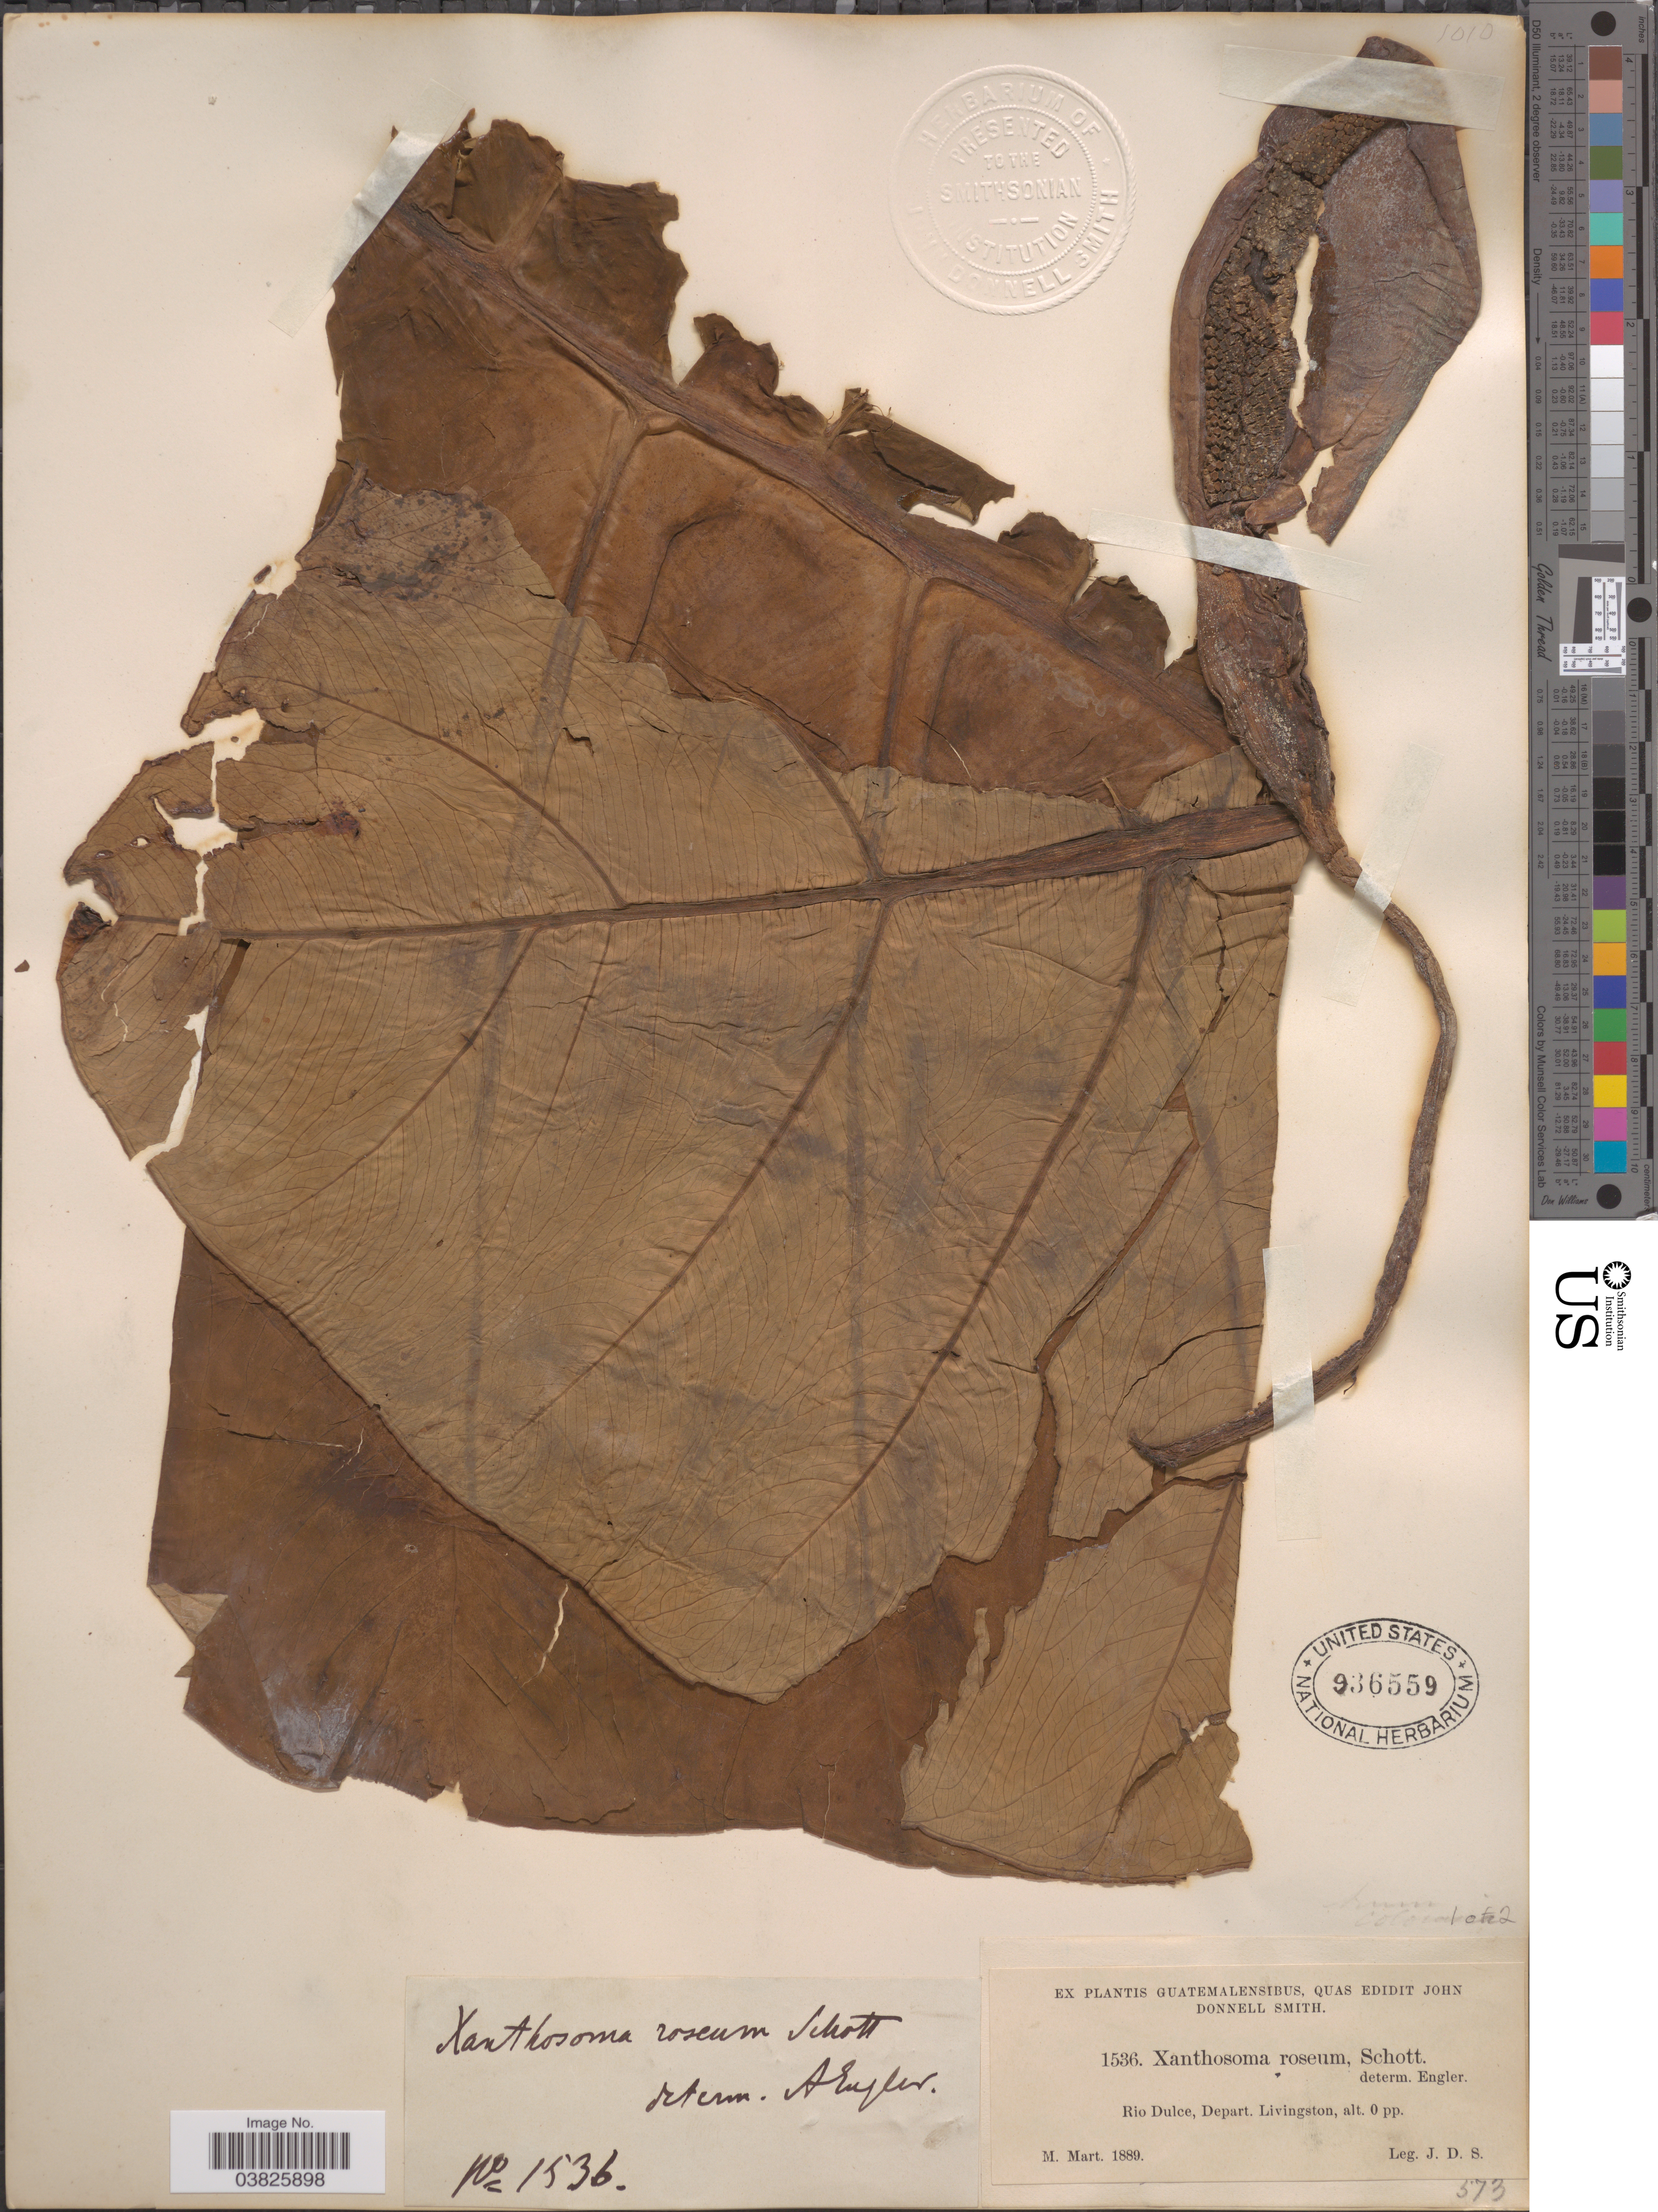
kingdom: Plantae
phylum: Tracheophyta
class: Liliopsida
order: Alismatales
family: Araceae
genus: Xanthosoma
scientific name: Xanthosoma roseum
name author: Schott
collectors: J. Donnell Smith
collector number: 1536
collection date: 1889-03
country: Guatemala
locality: Rio Dulce, Depart. Livingston.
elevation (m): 0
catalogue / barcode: US 936559